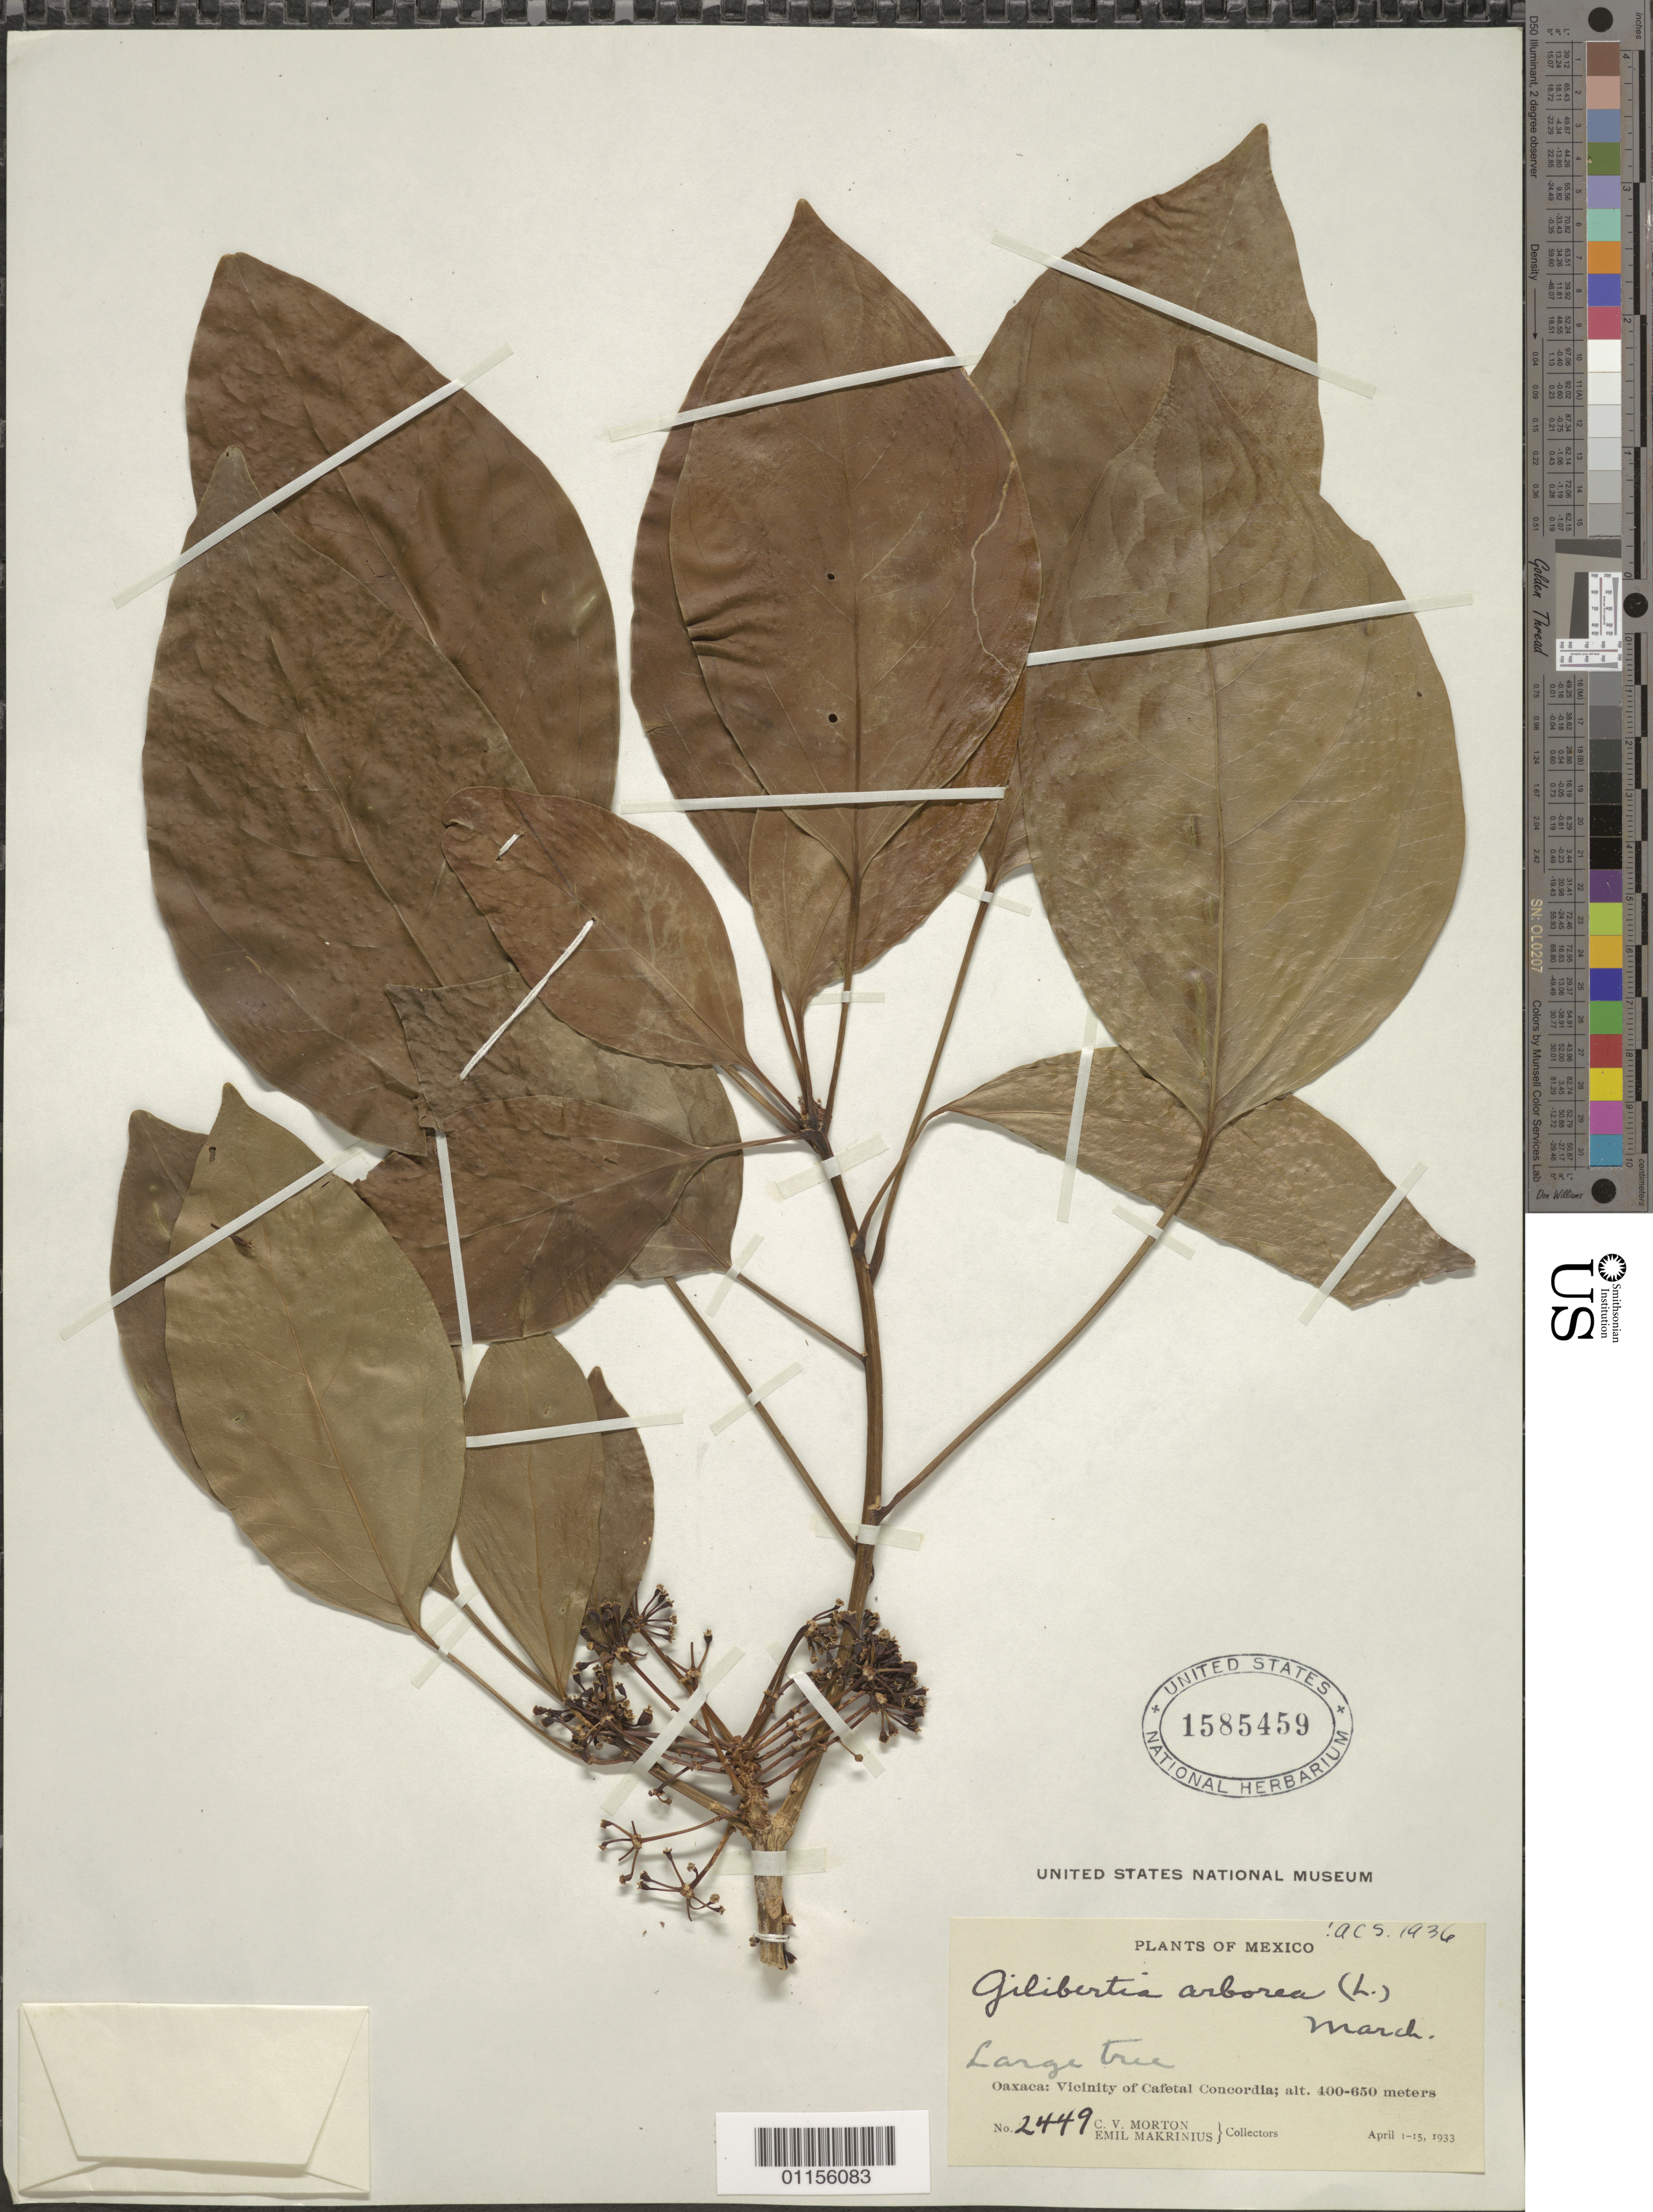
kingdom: Plantae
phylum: Tracheophyta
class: Magnoliopsida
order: Apiales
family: Araliaceae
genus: Dendropanax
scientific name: Dendropanax arboreus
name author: (L.) Decne. & Planch.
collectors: C. V. Morton & E. Makrinius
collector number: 2449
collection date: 1933-04-01/1933-04-15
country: Mexico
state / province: Oaxaca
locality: Vicinity of Cafetal Concordia.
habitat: Large tree.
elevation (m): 400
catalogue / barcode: US 1585459